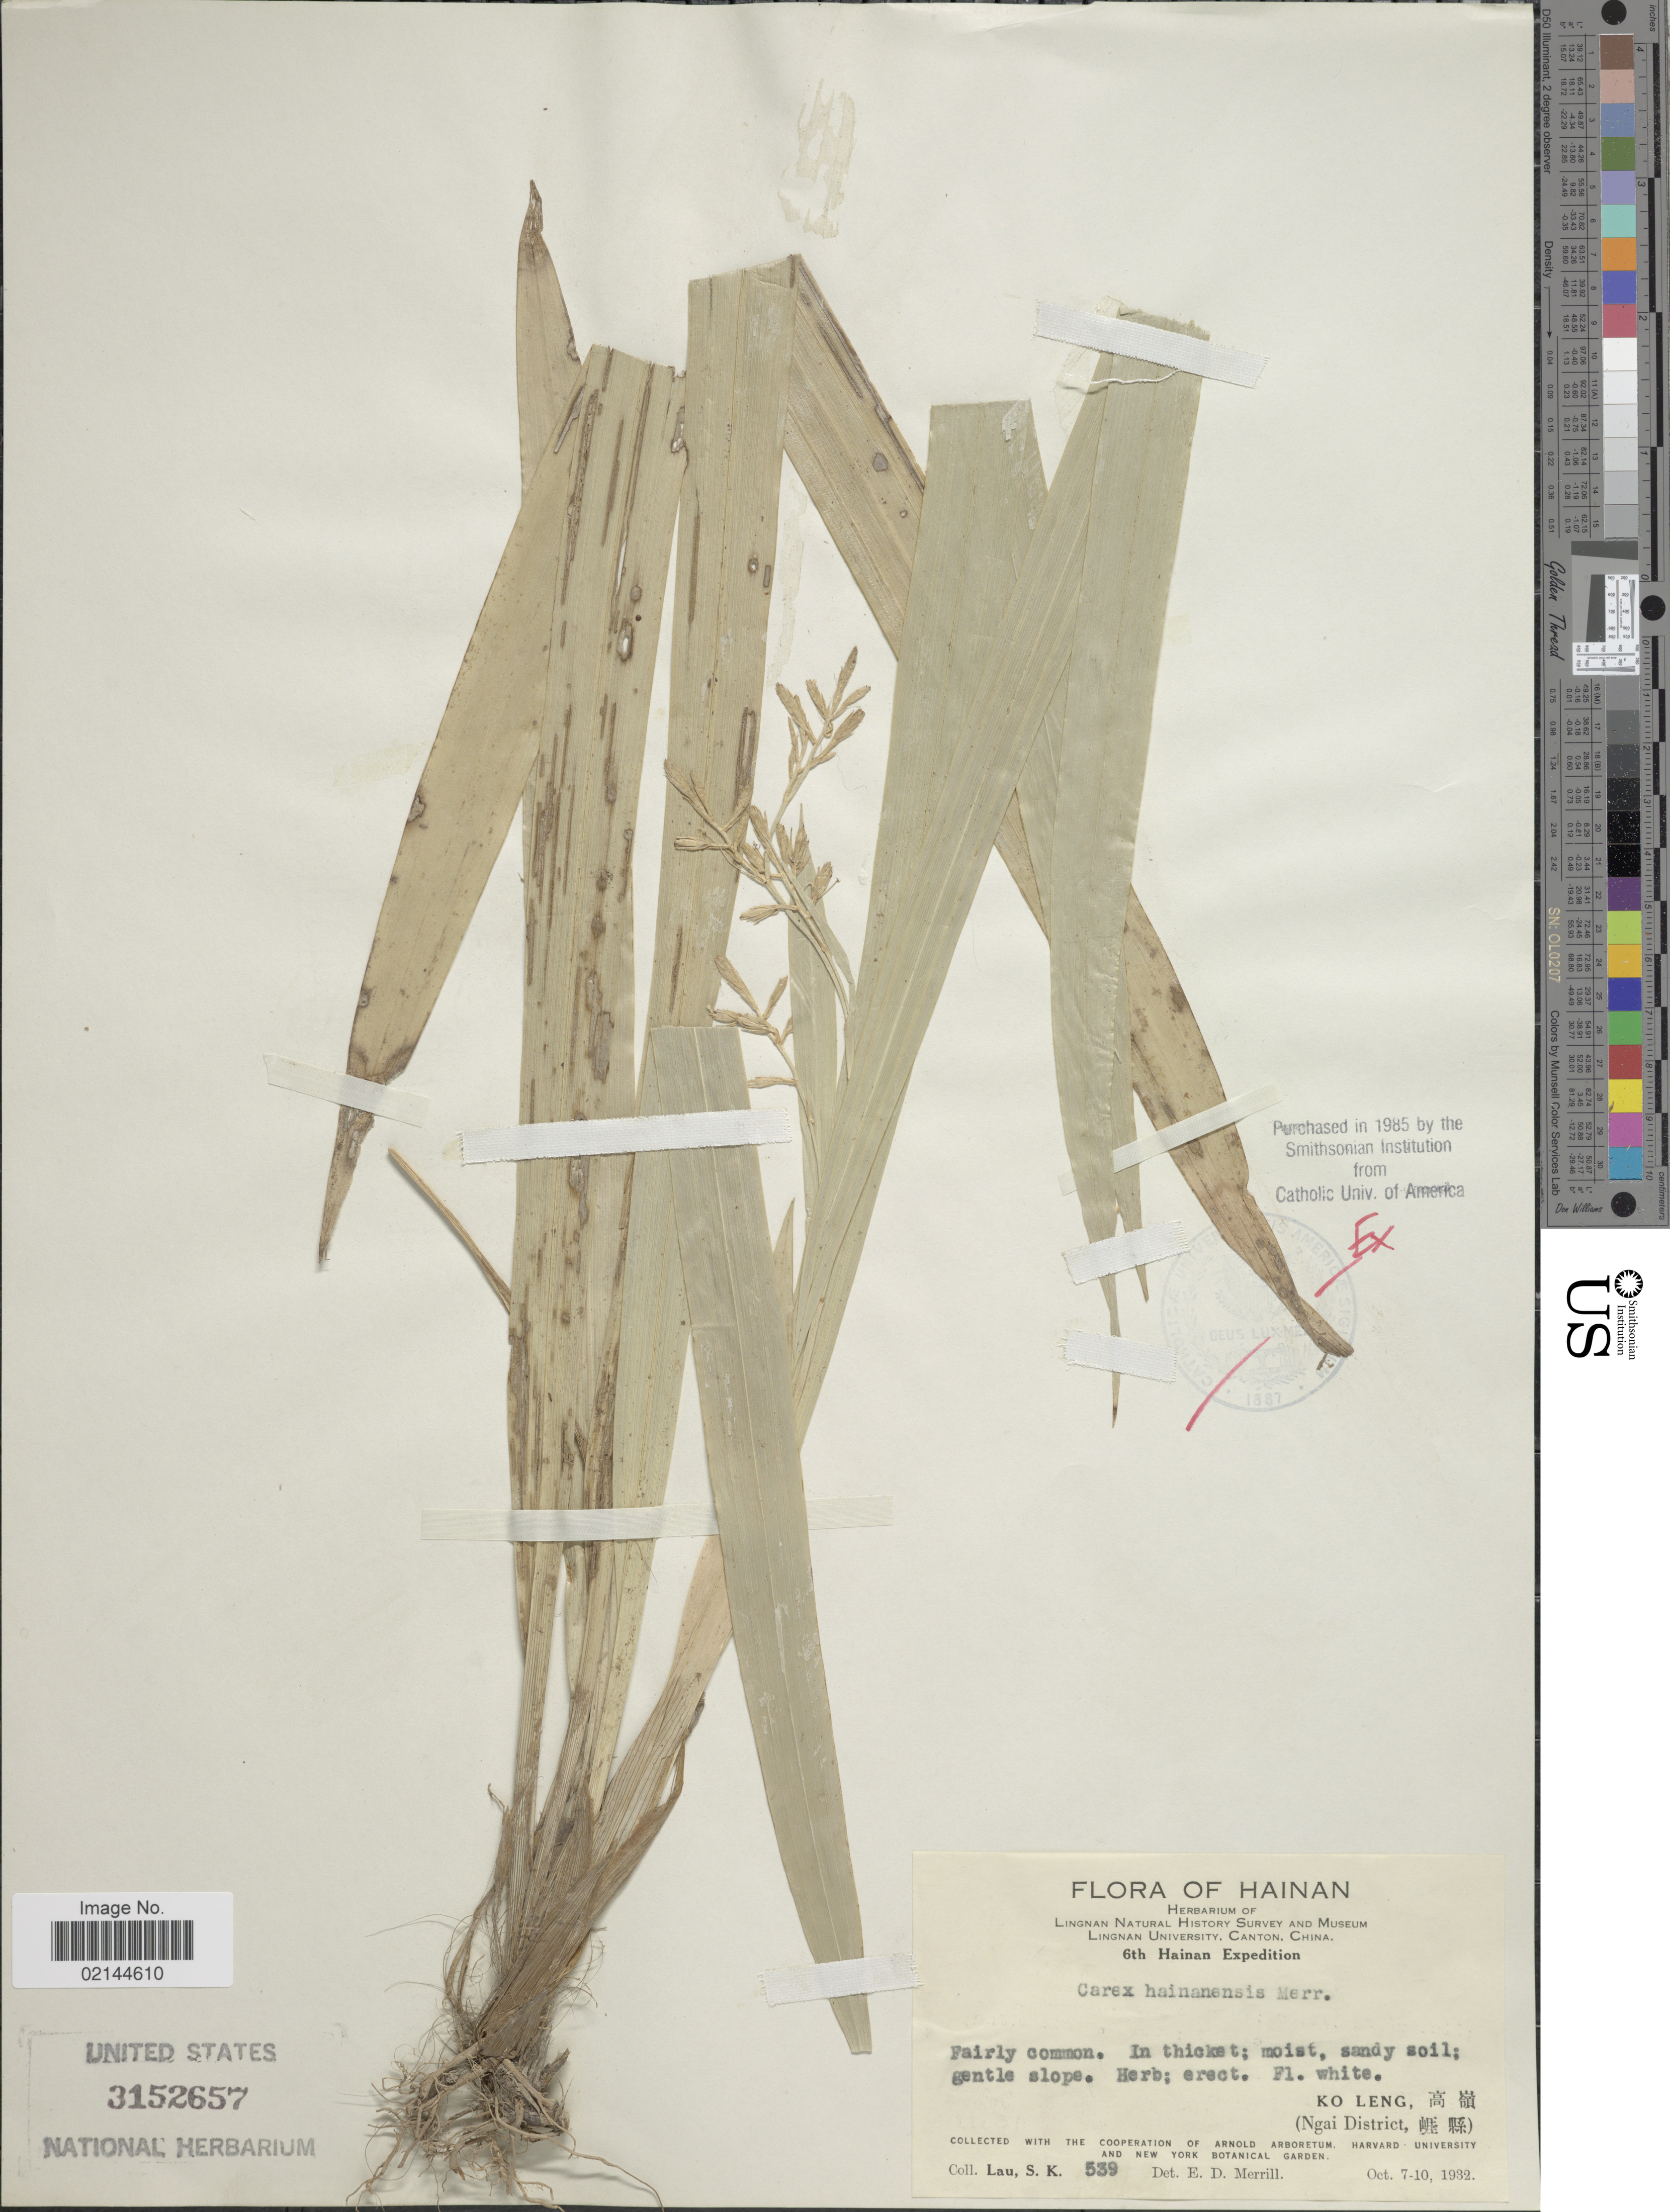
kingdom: Plantae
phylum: Tracheophyta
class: Liliopsida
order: Poales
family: Cyperaceae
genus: Carex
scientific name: Carex commixta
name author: Steud.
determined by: Strong, Mark T., (BOT), Smithsonian Institution - National Museum of Natural History (UNITED STATES)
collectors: S. K. Lau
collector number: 539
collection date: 1932-10-07/1932-10-10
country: China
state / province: Hainan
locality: Ko Leng Ngai District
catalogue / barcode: US 3152657